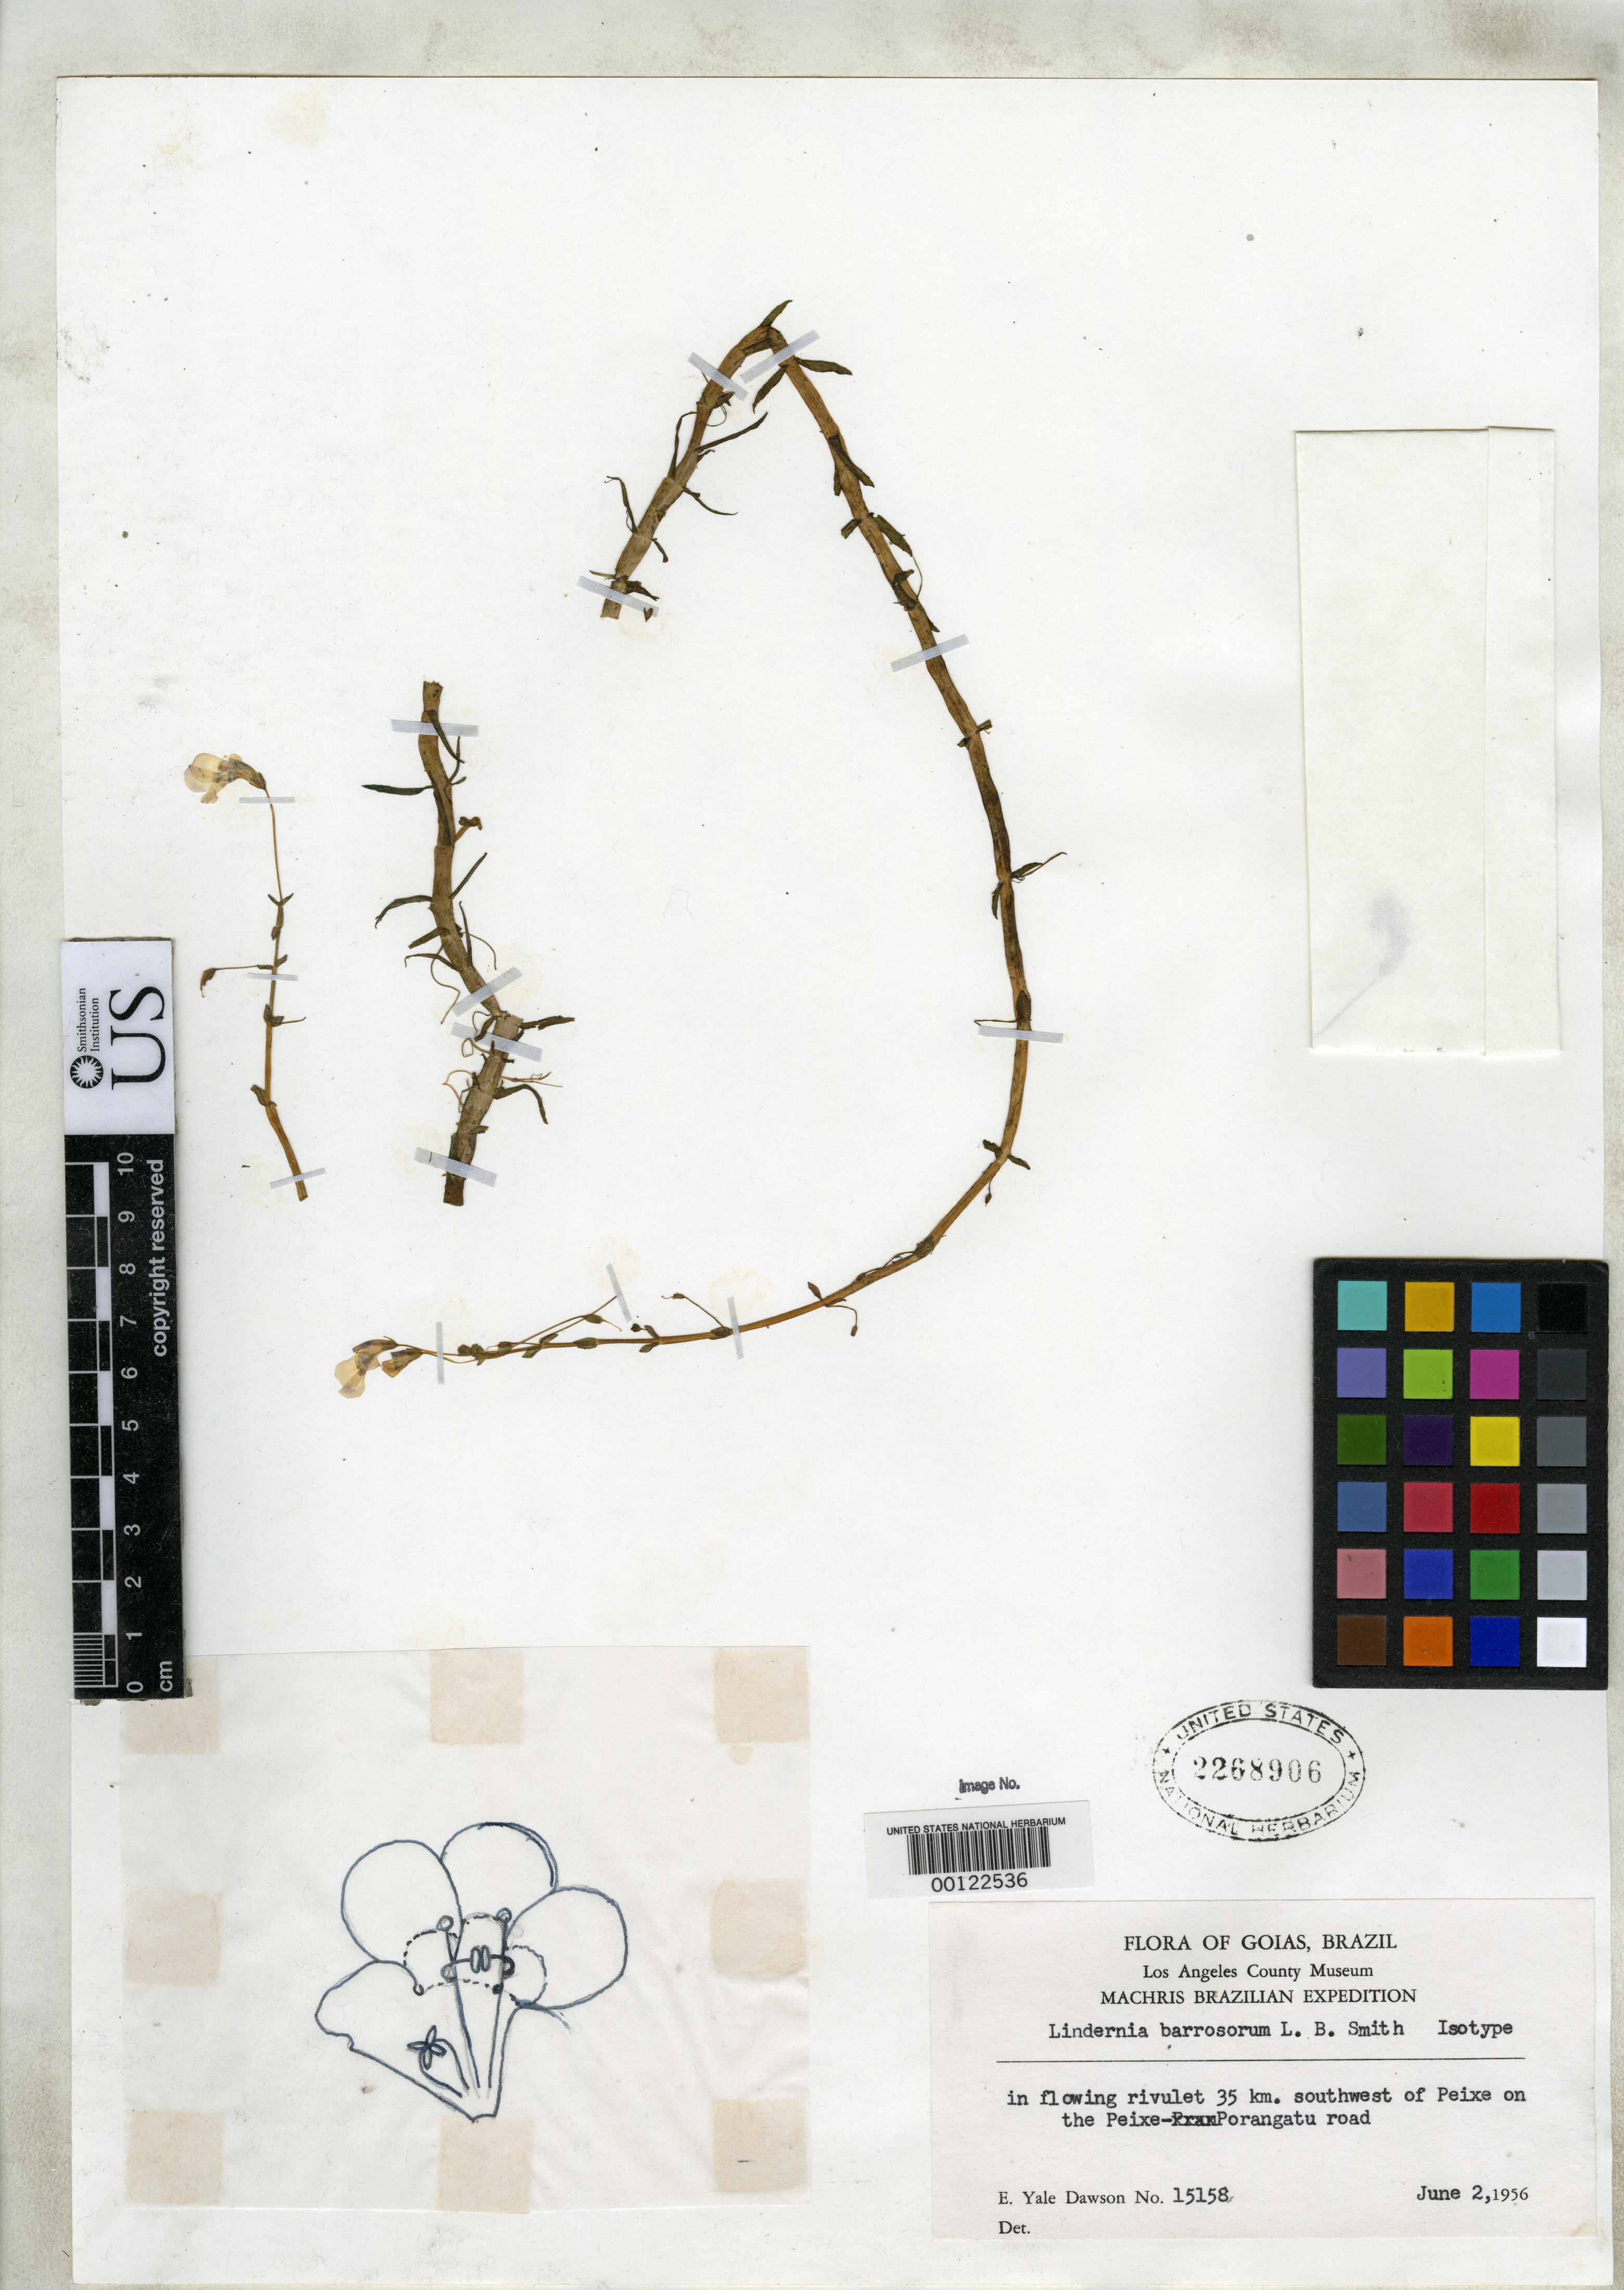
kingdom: Plantae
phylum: Tracheophyta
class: Magnoliopsida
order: Lamiales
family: Linderniaceae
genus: Lindernia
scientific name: Lindernia barrosorum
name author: L.B. Sm.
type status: Isotype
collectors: E. Y. Dawson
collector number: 15158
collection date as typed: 02 Jun 1956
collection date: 1956-06-02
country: Brazil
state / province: Goiás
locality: Peixe.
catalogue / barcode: US 2268906